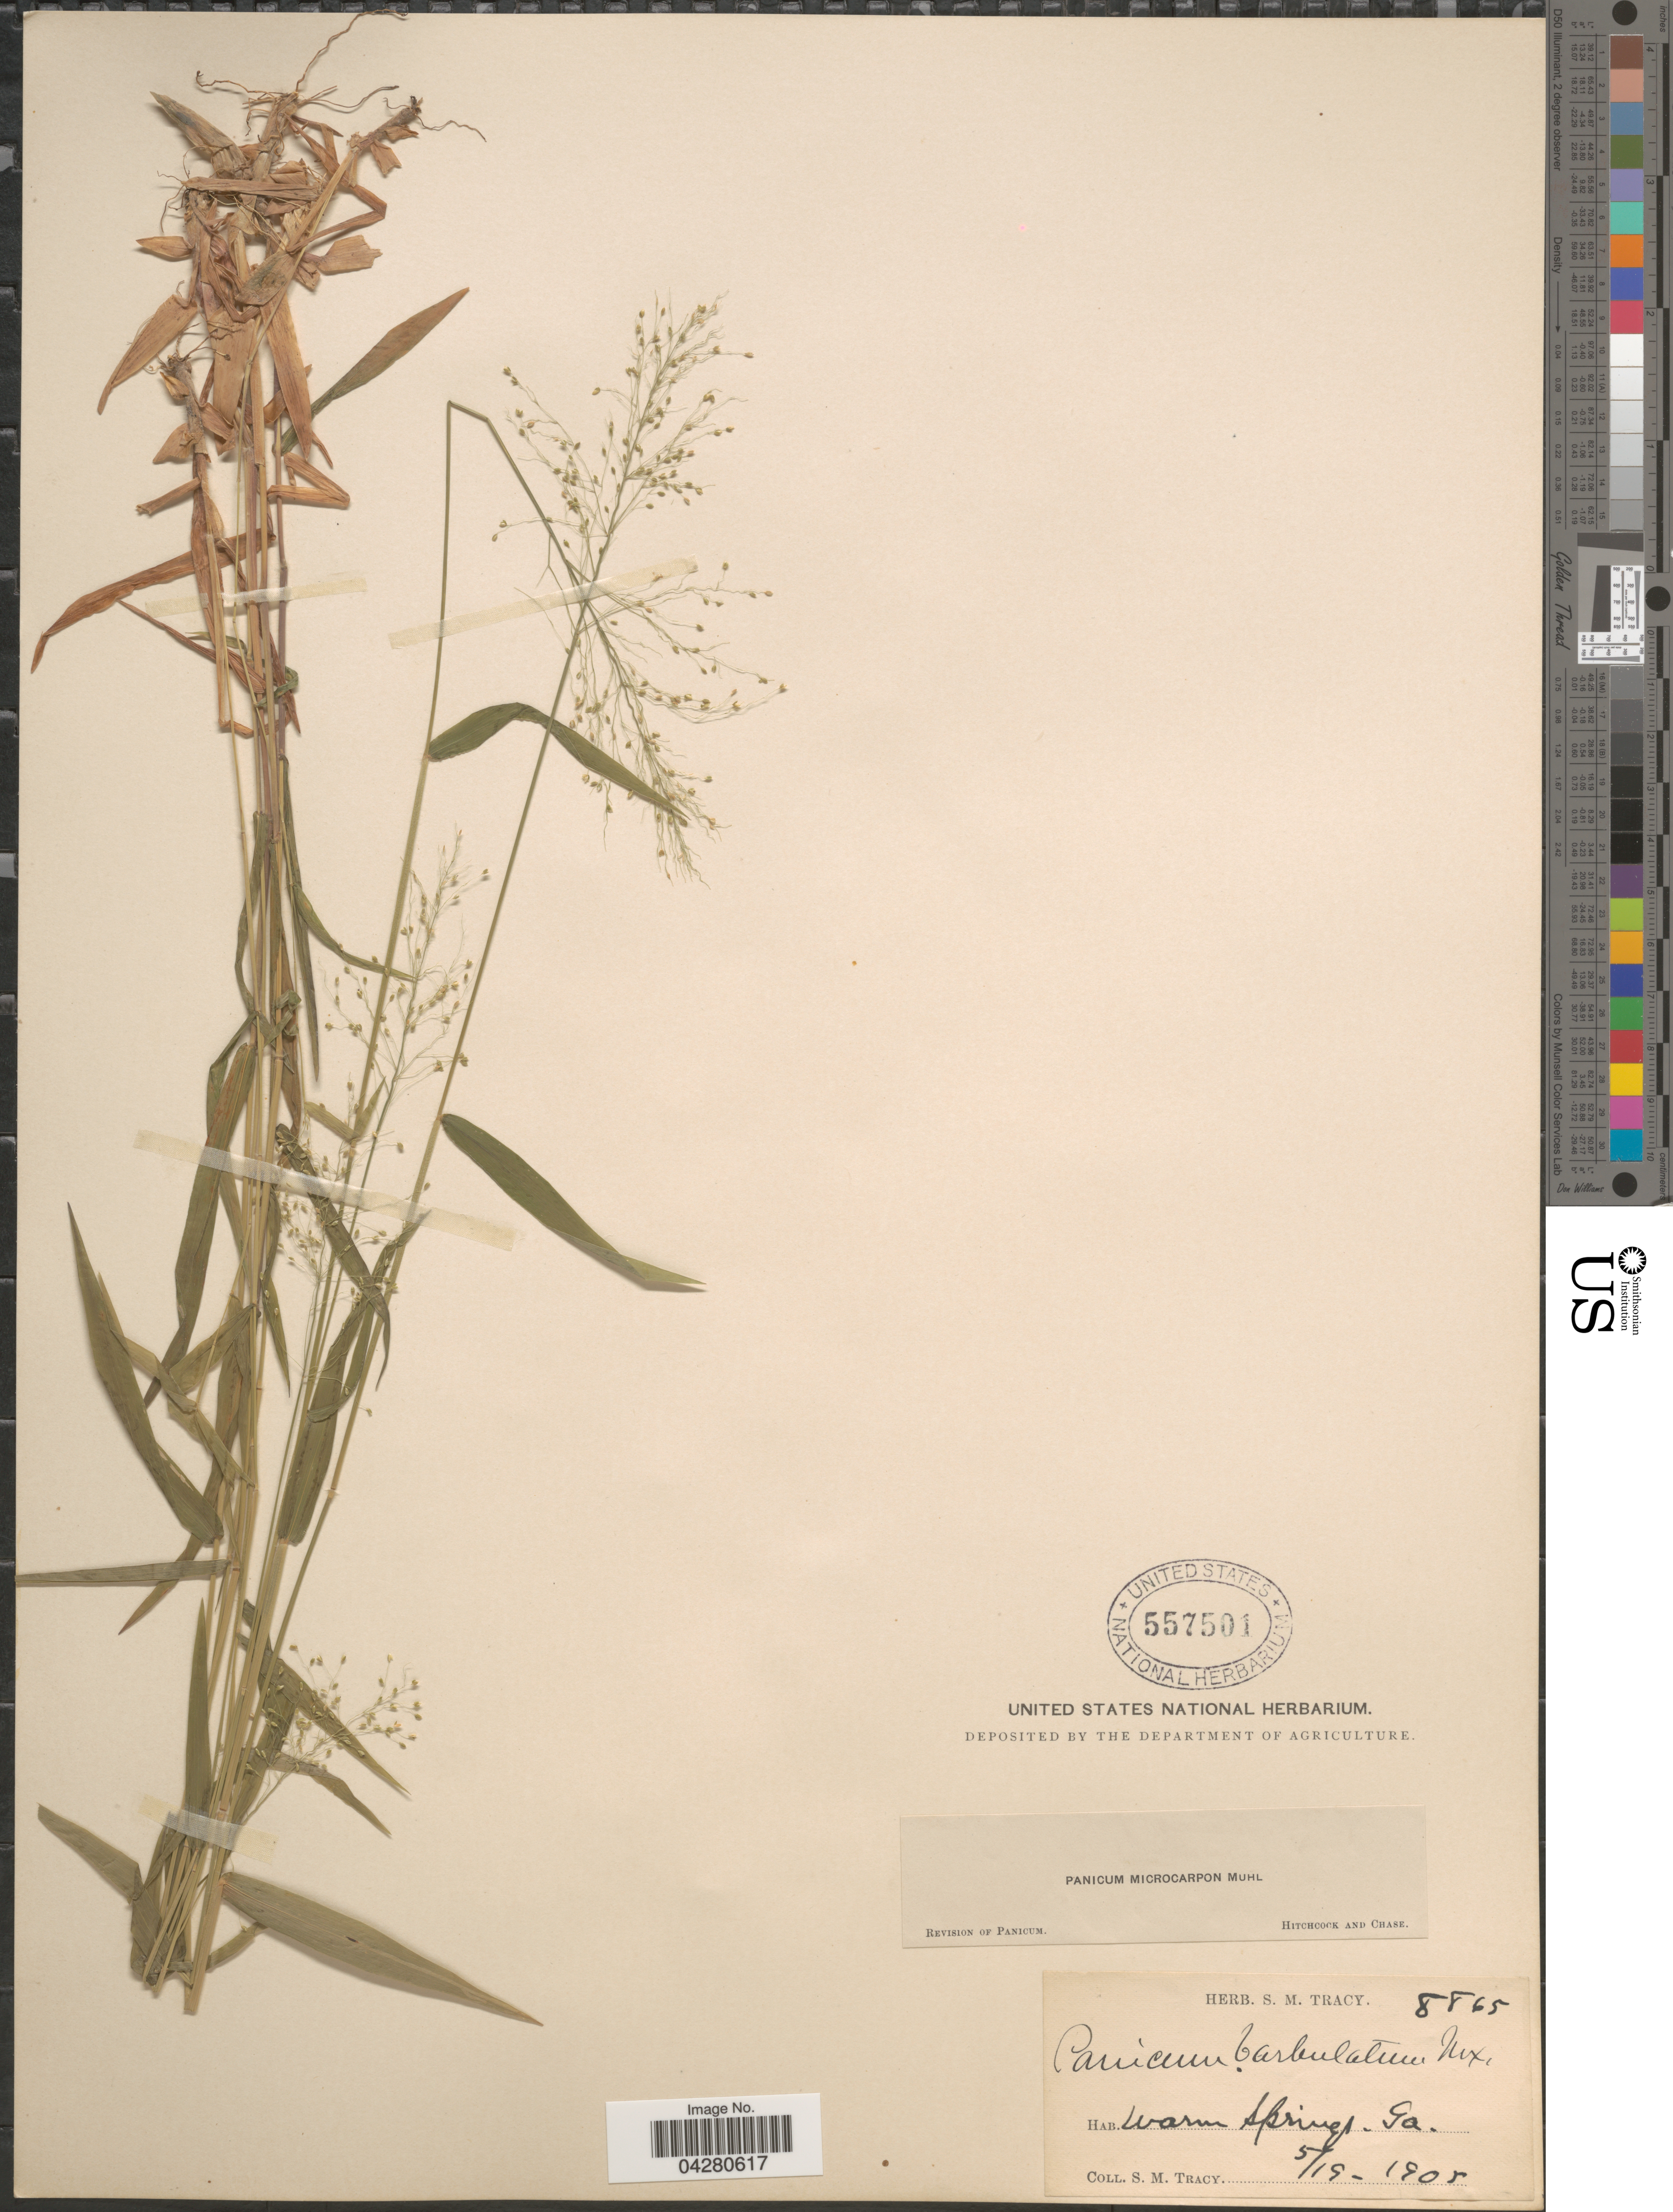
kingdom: Plantae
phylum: Tracheophyta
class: Liliopsida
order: Poales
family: Poaceae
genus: Dichanthelium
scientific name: Dichanthelium dichotomum var. dichotomum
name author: (L.) Gould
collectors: S. M. Tracy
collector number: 8865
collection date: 1905-05-19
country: United States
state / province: Georgia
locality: Warm Springs.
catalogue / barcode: US 557501